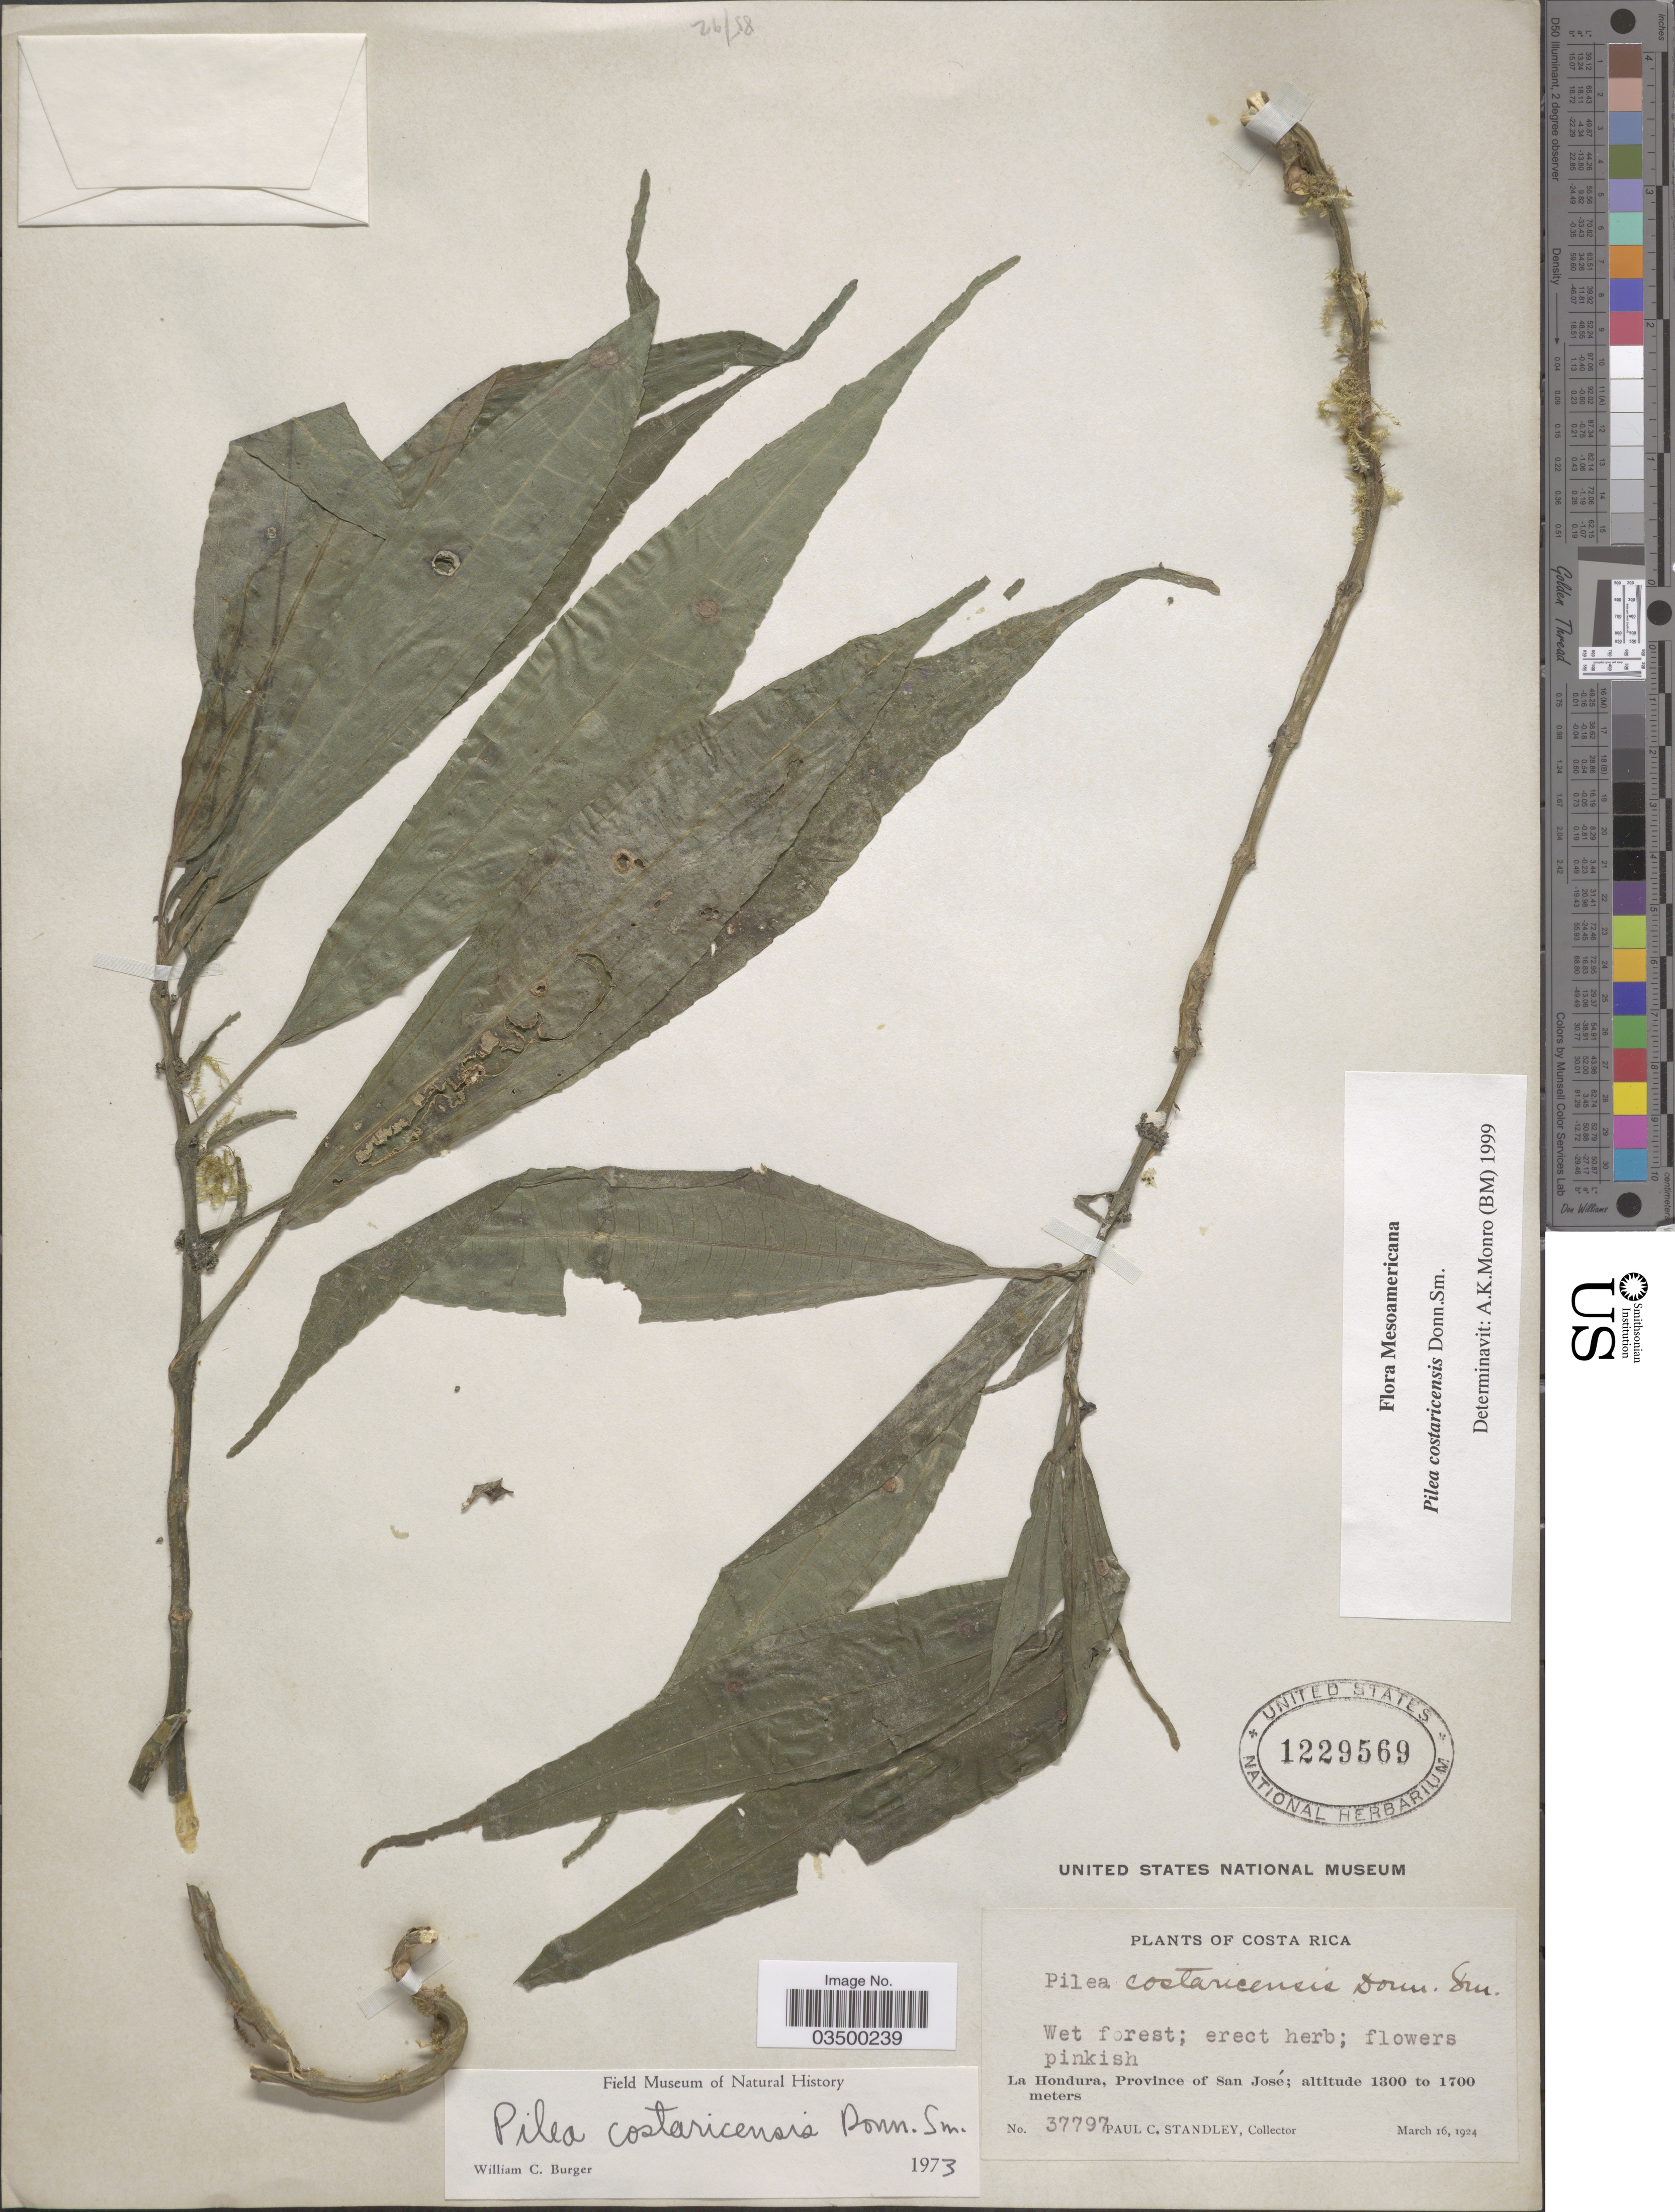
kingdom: Plantae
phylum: Tracheophyta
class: Magnoliopsida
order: Rosales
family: Urticaceae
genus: Pilea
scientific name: Pilea costaricensis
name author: Donn. Sm.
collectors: P. C. Standley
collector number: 37797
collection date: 1924-03-16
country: Costa Rica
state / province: San José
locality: La Hondura.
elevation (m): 1300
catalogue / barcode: US 1229569